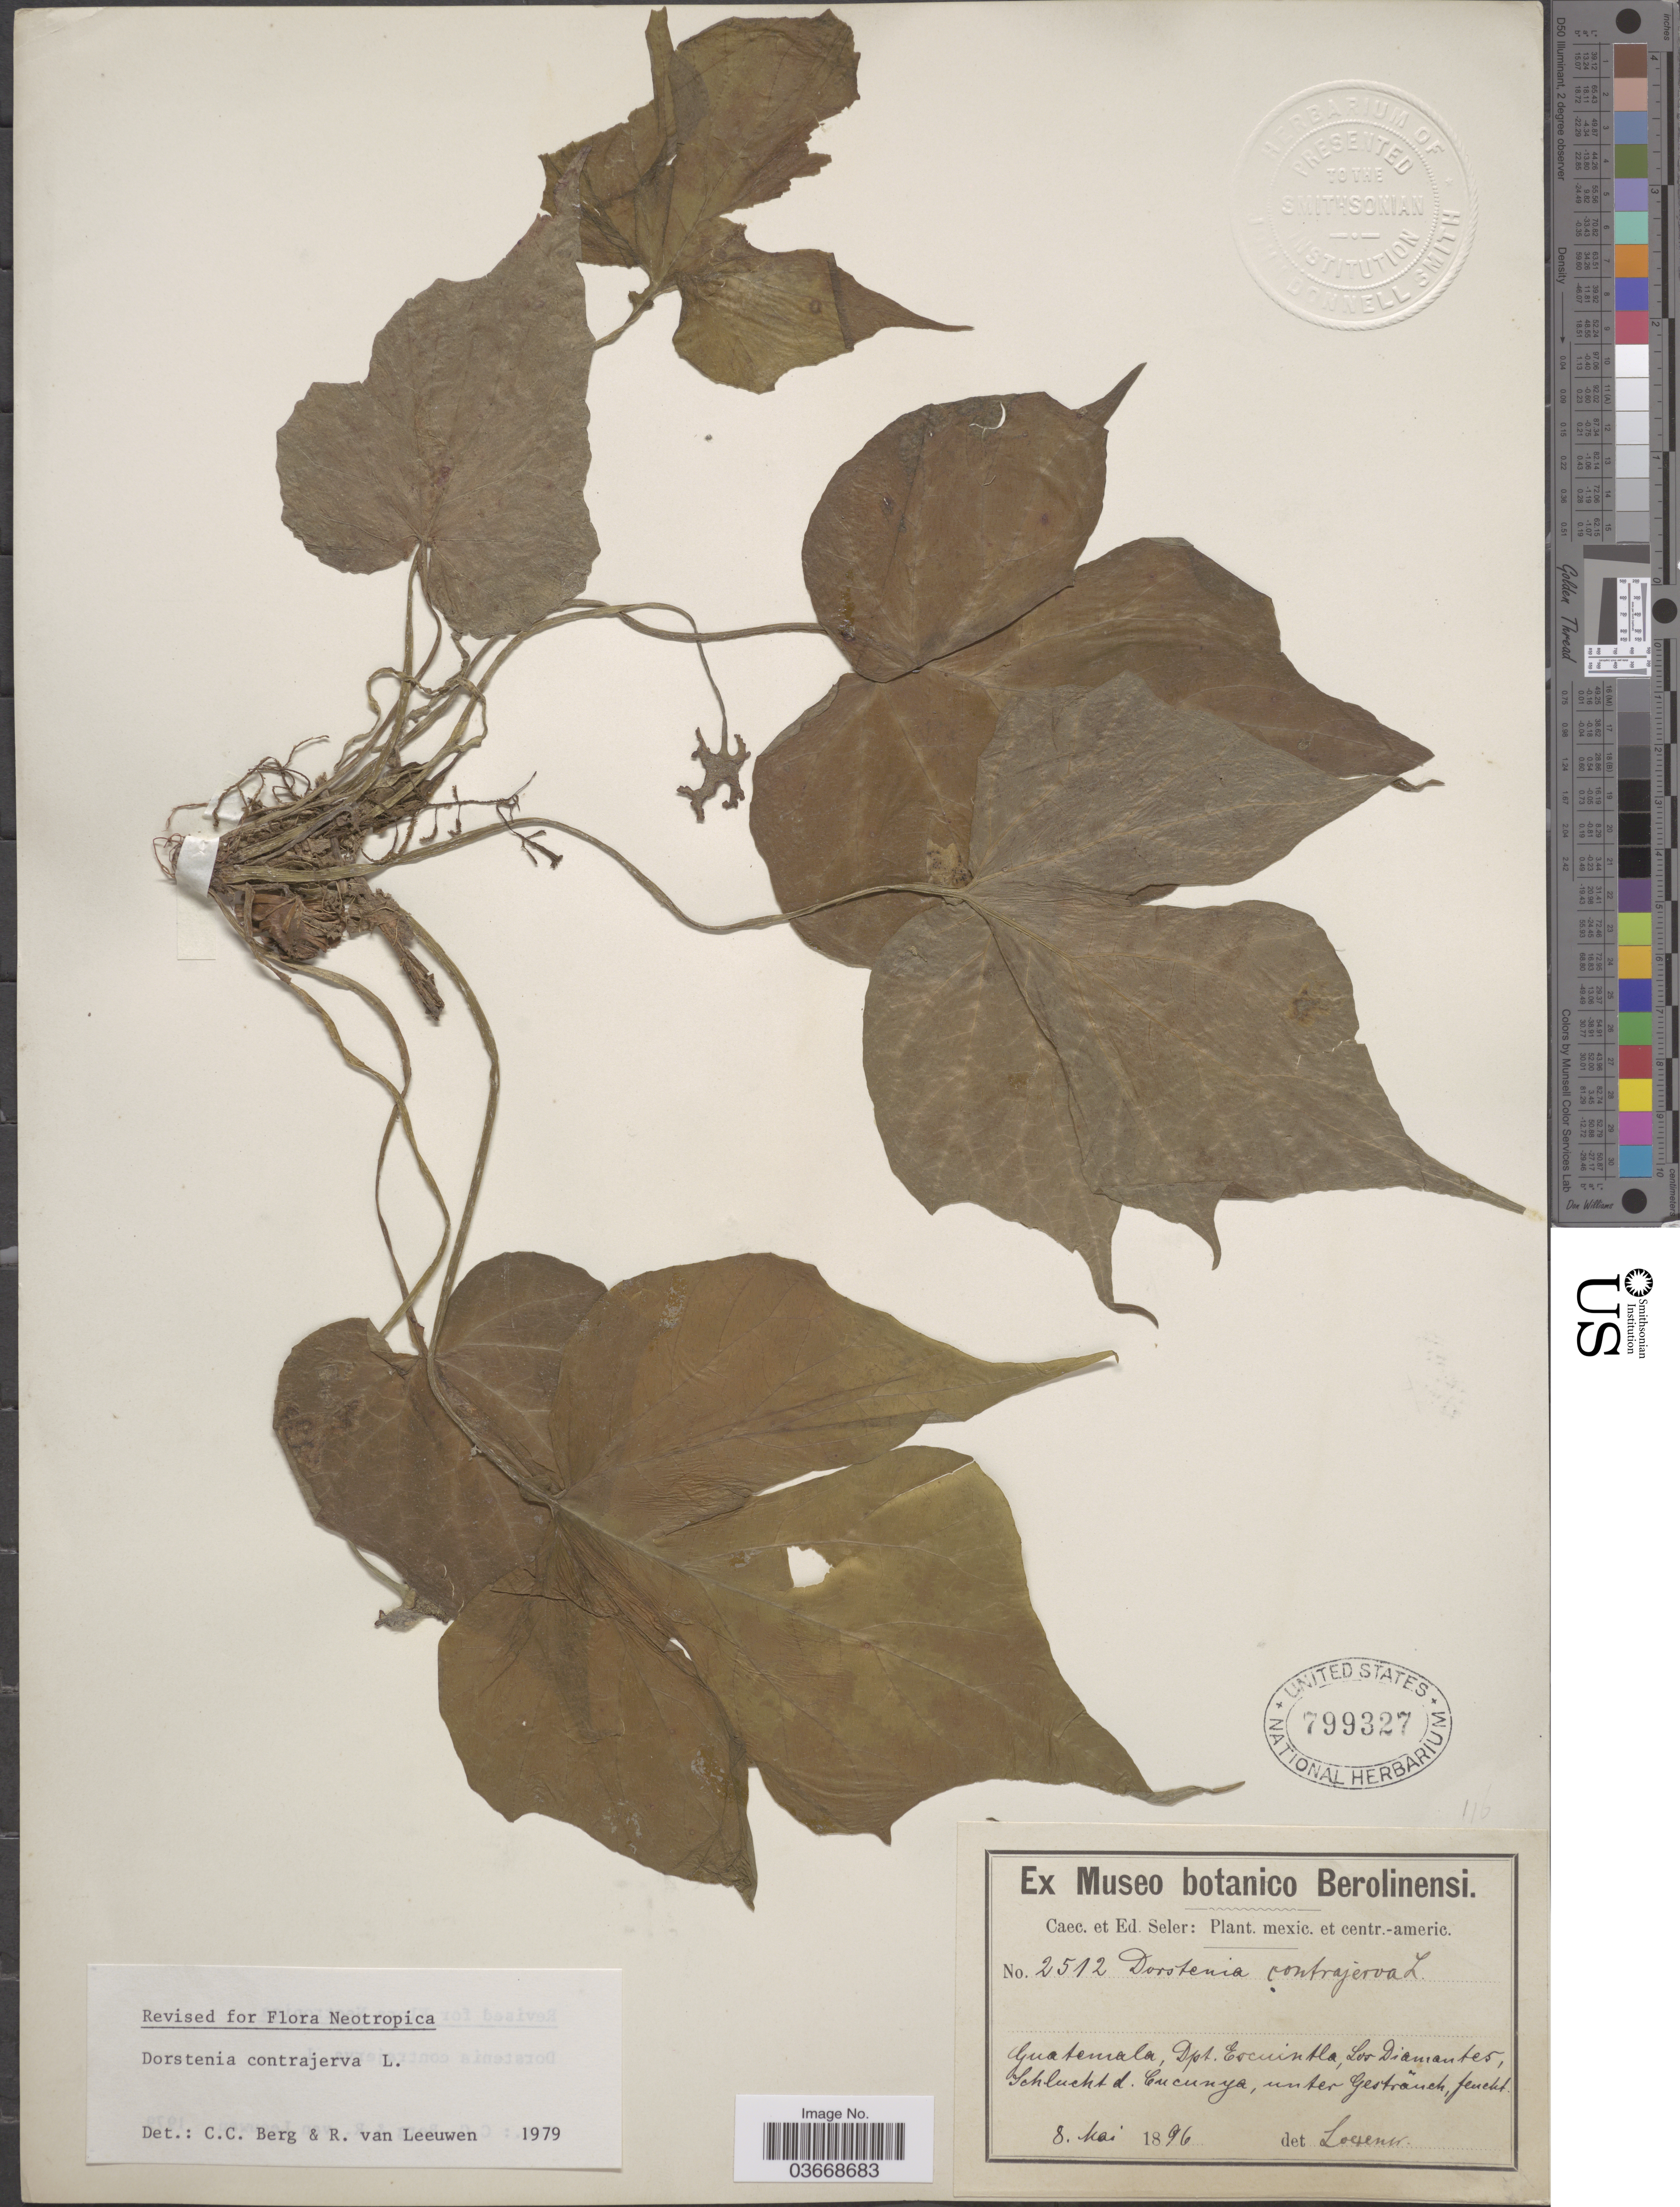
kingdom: Plantae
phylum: Tracheophyta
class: Magnoliopsida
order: Rosales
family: Moraceae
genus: Dorstenia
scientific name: Dorstenia contrajerva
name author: L.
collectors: C. Seler & E. G. Seler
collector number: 2512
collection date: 1896-05-08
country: Guatemala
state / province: Escuintla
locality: Dpt. Escuintla, Los Diamantes, Schlucht d. Cucunya, unter Gesträuch, feucht.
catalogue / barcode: US 799327